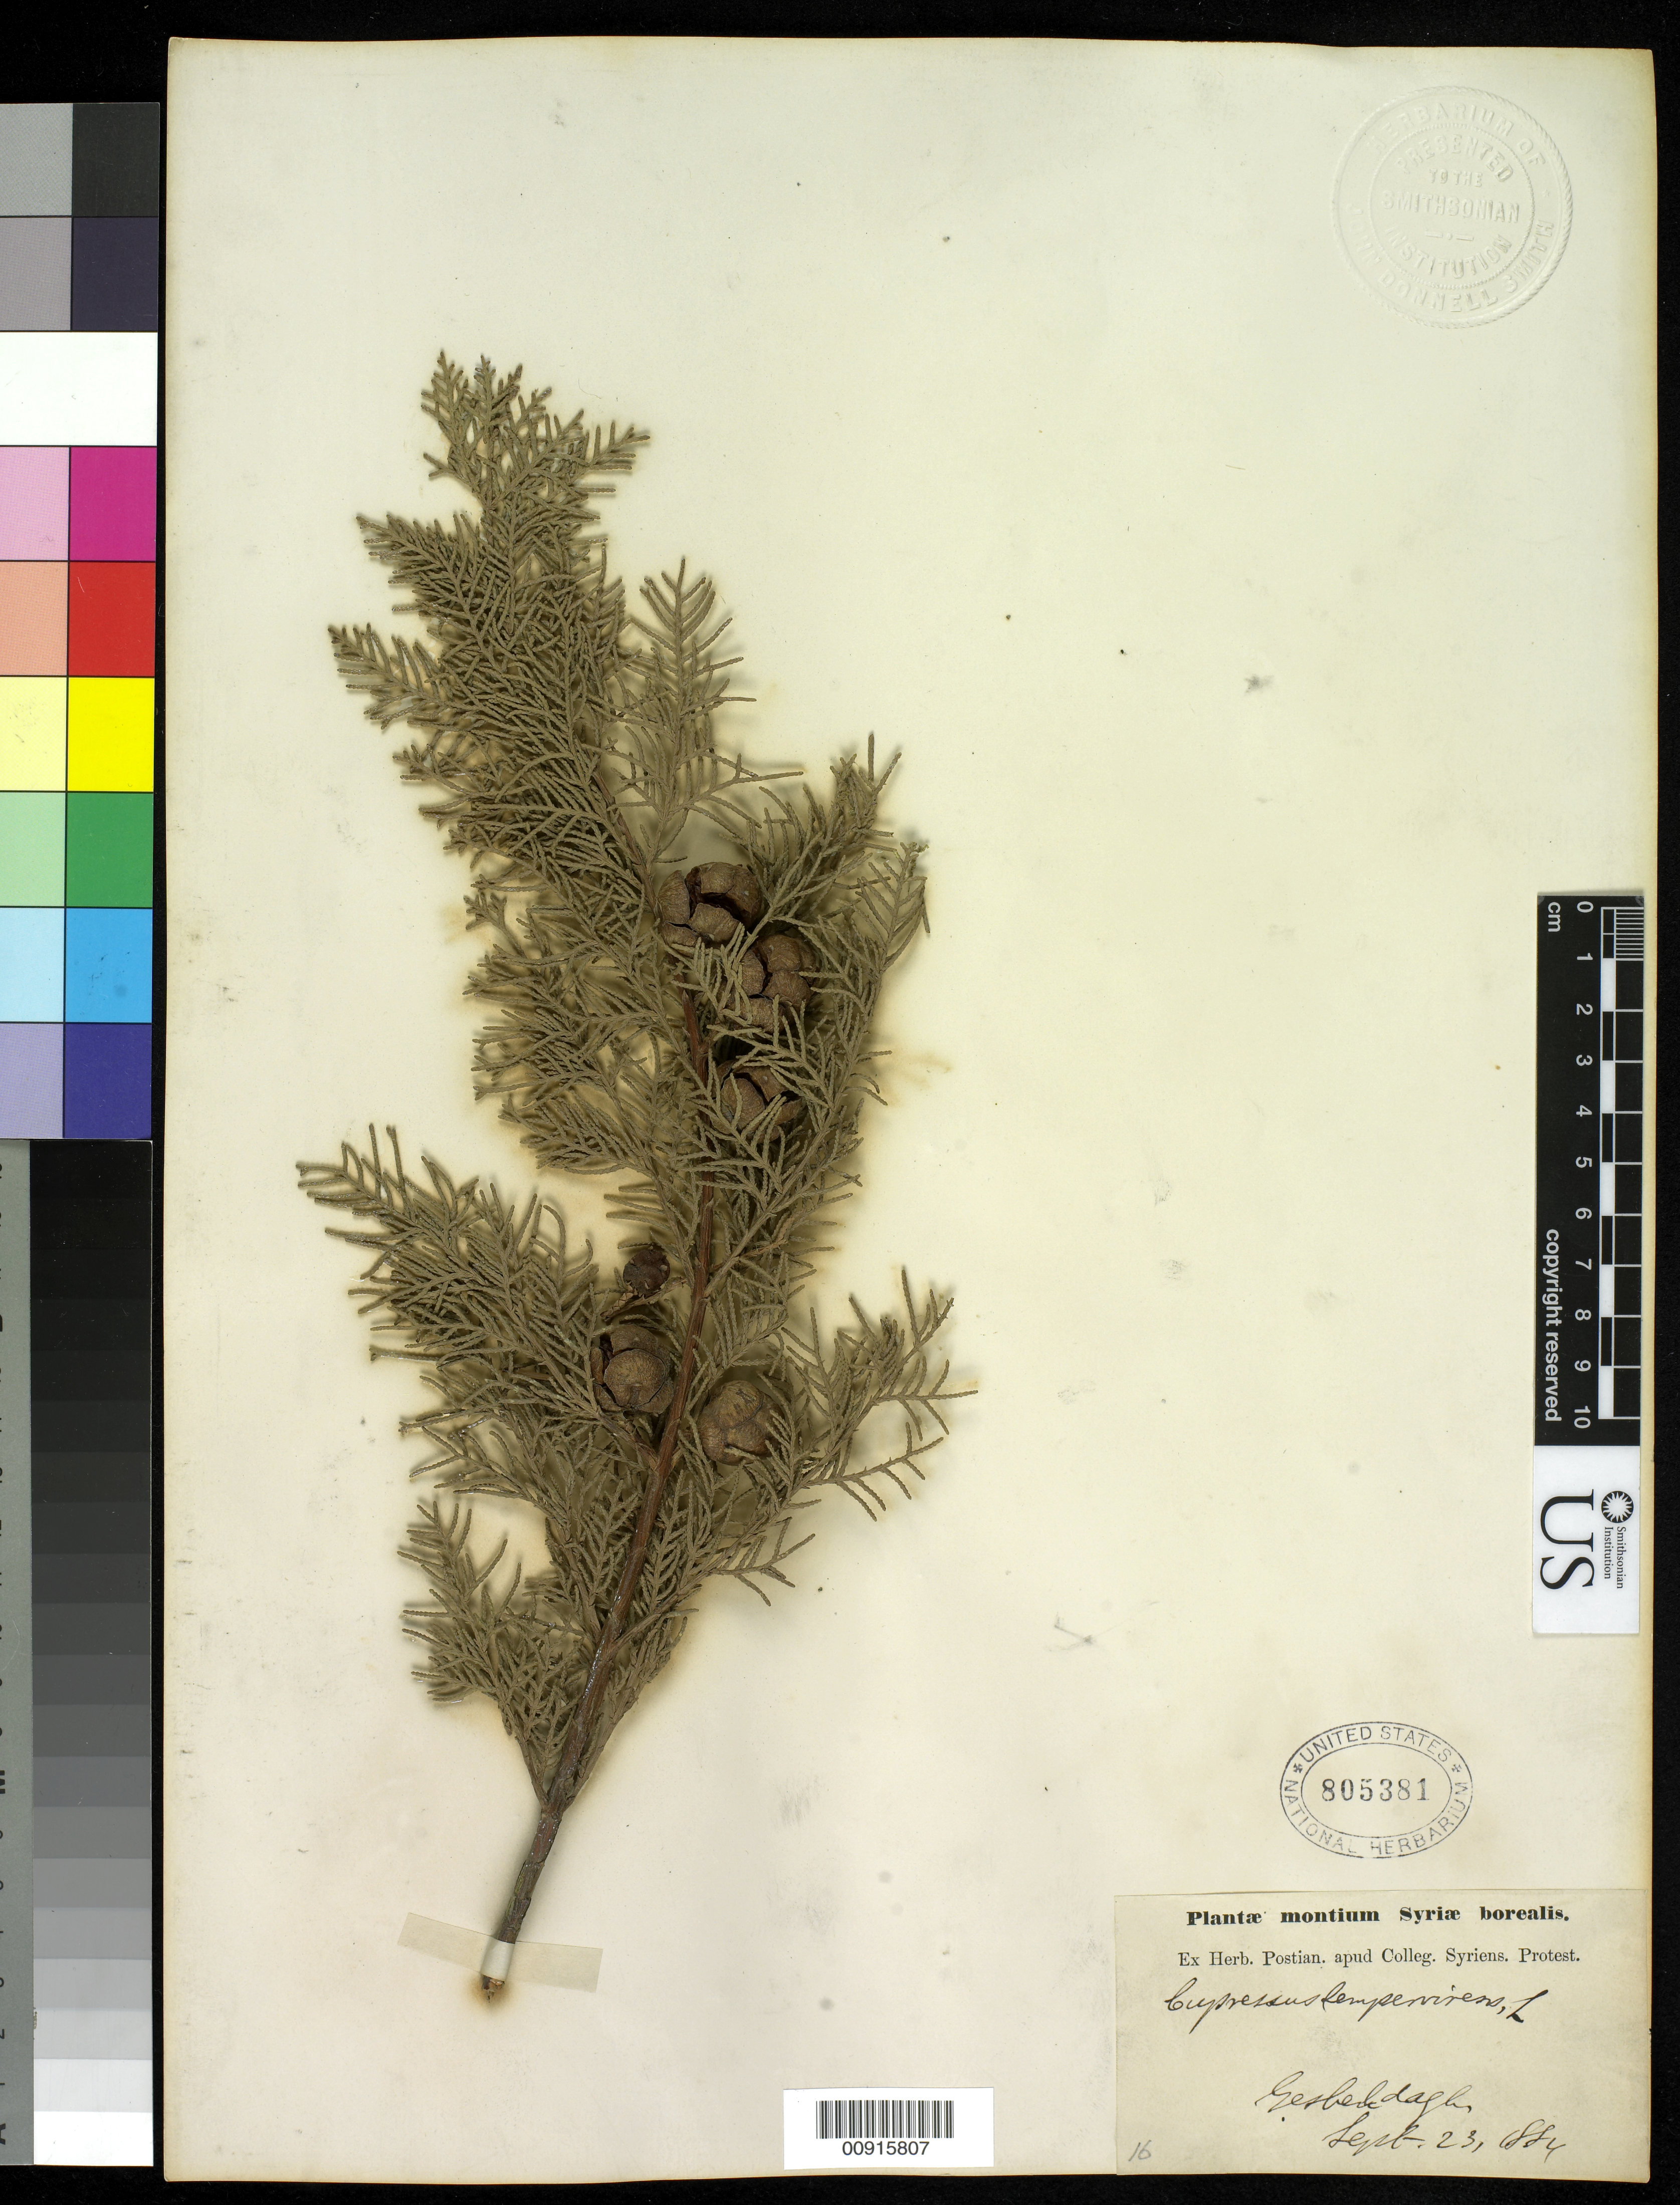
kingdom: Plantae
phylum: Tracheophyta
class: Pinopsida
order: Pinales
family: Cupressaceae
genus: Cupressus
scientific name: Cupressus sempervirens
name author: L.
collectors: ex herb. Postian. apud Colleg. Syriens. Protest. USE "Fannie P. A. Shepard" (10308853) AS PRIMARY COLLECTOR INSTEAD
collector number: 16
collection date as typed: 23 Sep 1884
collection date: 1884-09-23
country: Syria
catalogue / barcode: US 805381